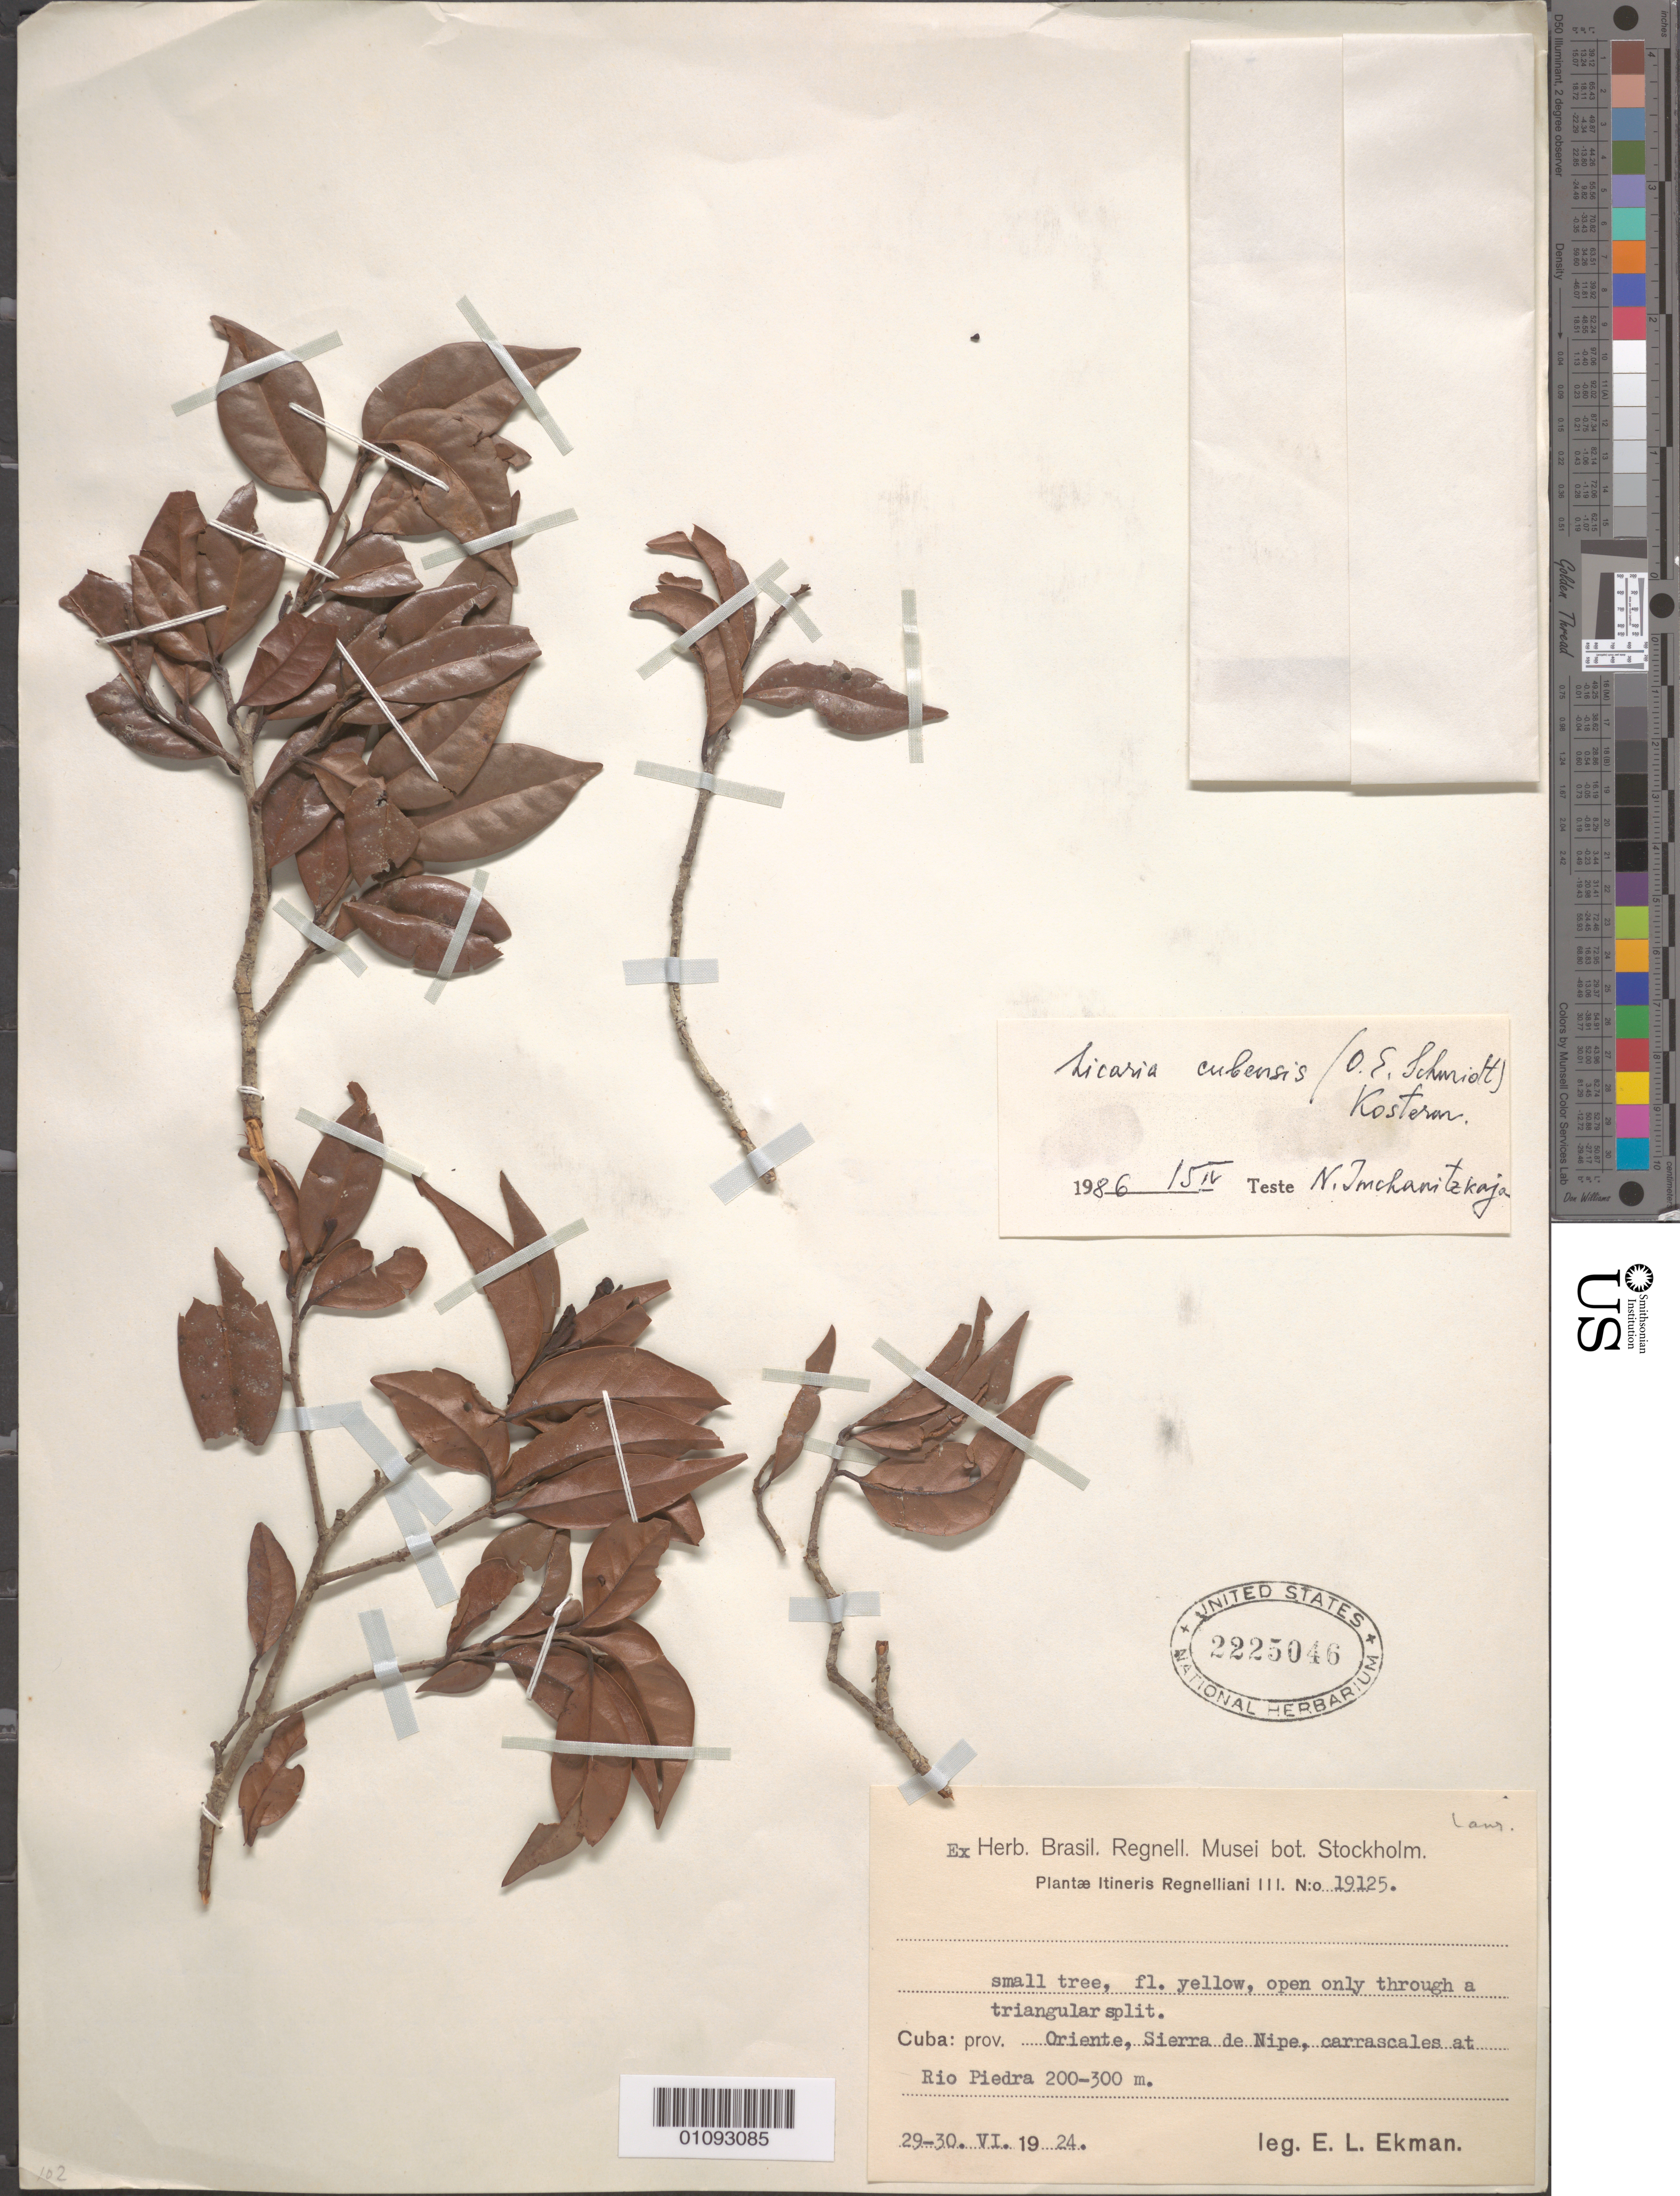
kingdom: Plantae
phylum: Tracheophyta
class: Magnoliopsida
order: Laurales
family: Lauraceae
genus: Licaria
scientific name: Licaria cubensis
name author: (O.C. Schmidt) Kosterm.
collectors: E. L. Ekman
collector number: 19125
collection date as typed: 29 Jun 1924 to 30 Jun 1924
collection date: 1924-06-29/1924-06-30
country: Cuba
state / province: Holguín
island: Cuba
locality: Sierra de Nipe, Rio Piedra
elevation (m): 200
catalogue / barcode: US 2225046